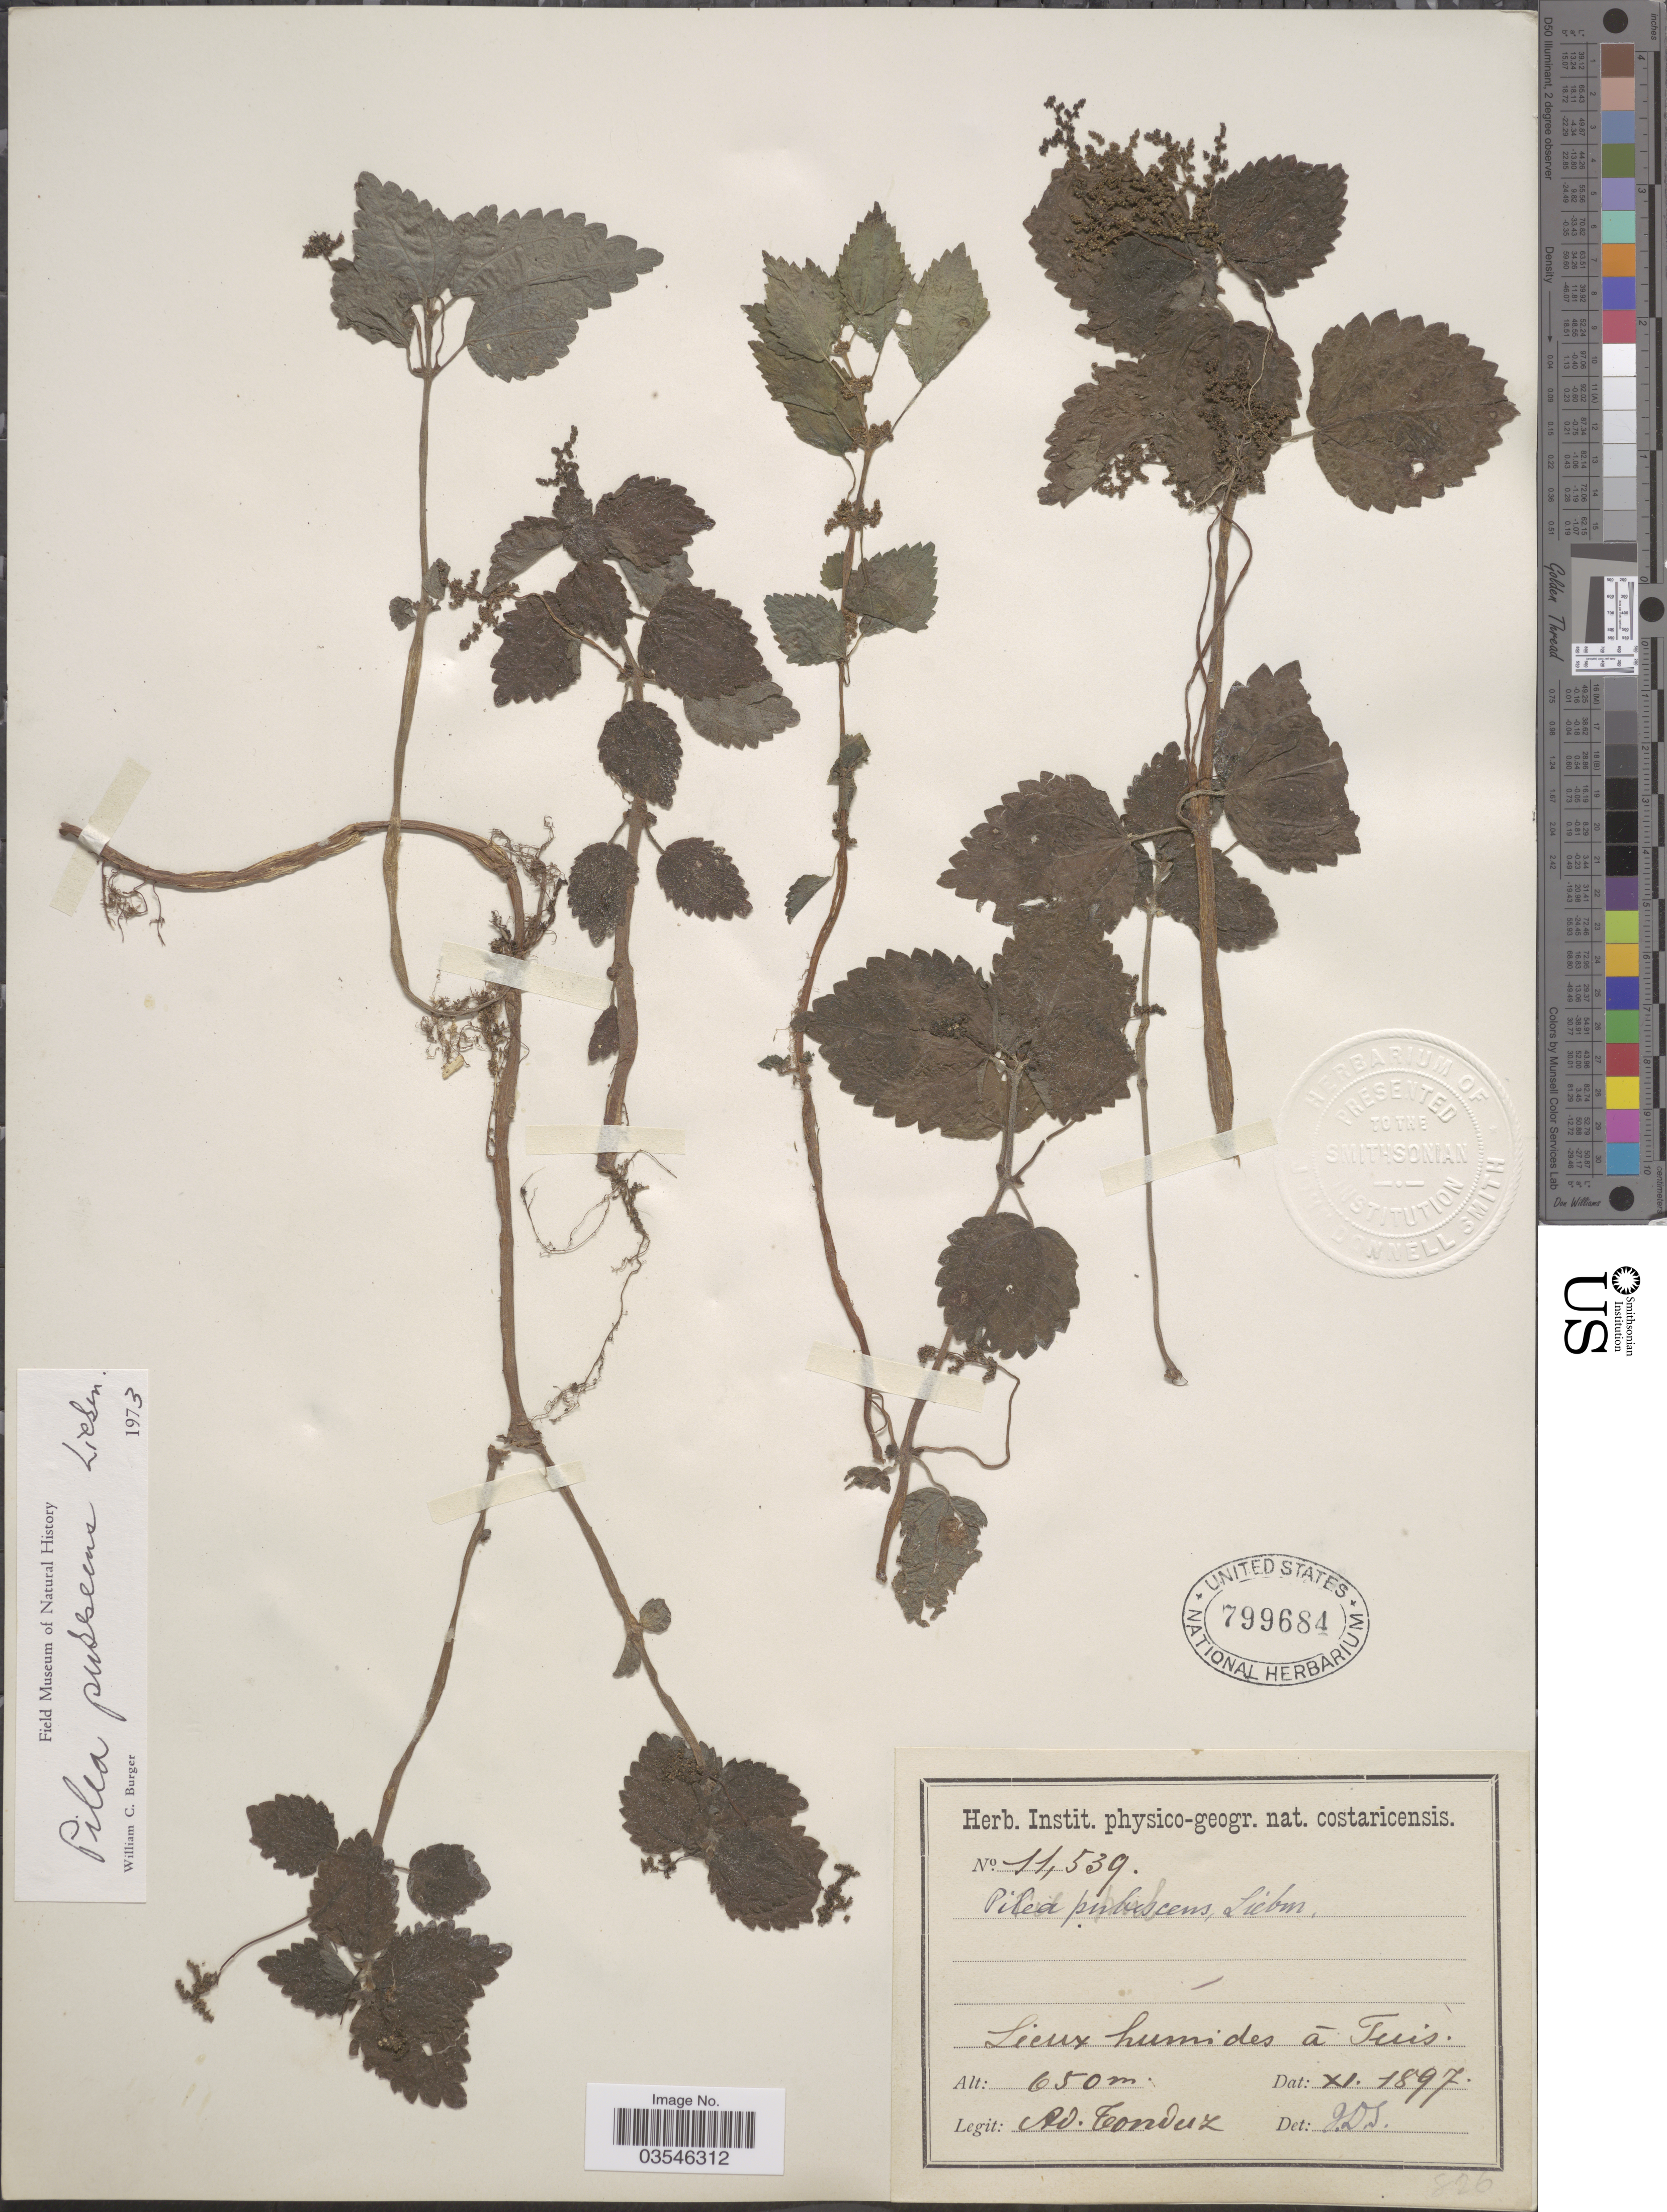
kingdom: Plantae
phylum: Tracheophyta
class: Magnoliopsida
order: Rosales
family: Urticaceae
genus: Pilea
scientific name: Pilea pubescens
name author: Liebm.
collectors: A. Tonduz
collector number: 11539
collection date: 1897-11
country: Costa Rica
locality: Lieux humides á Tuis.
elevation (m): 650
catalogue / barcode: US 799684